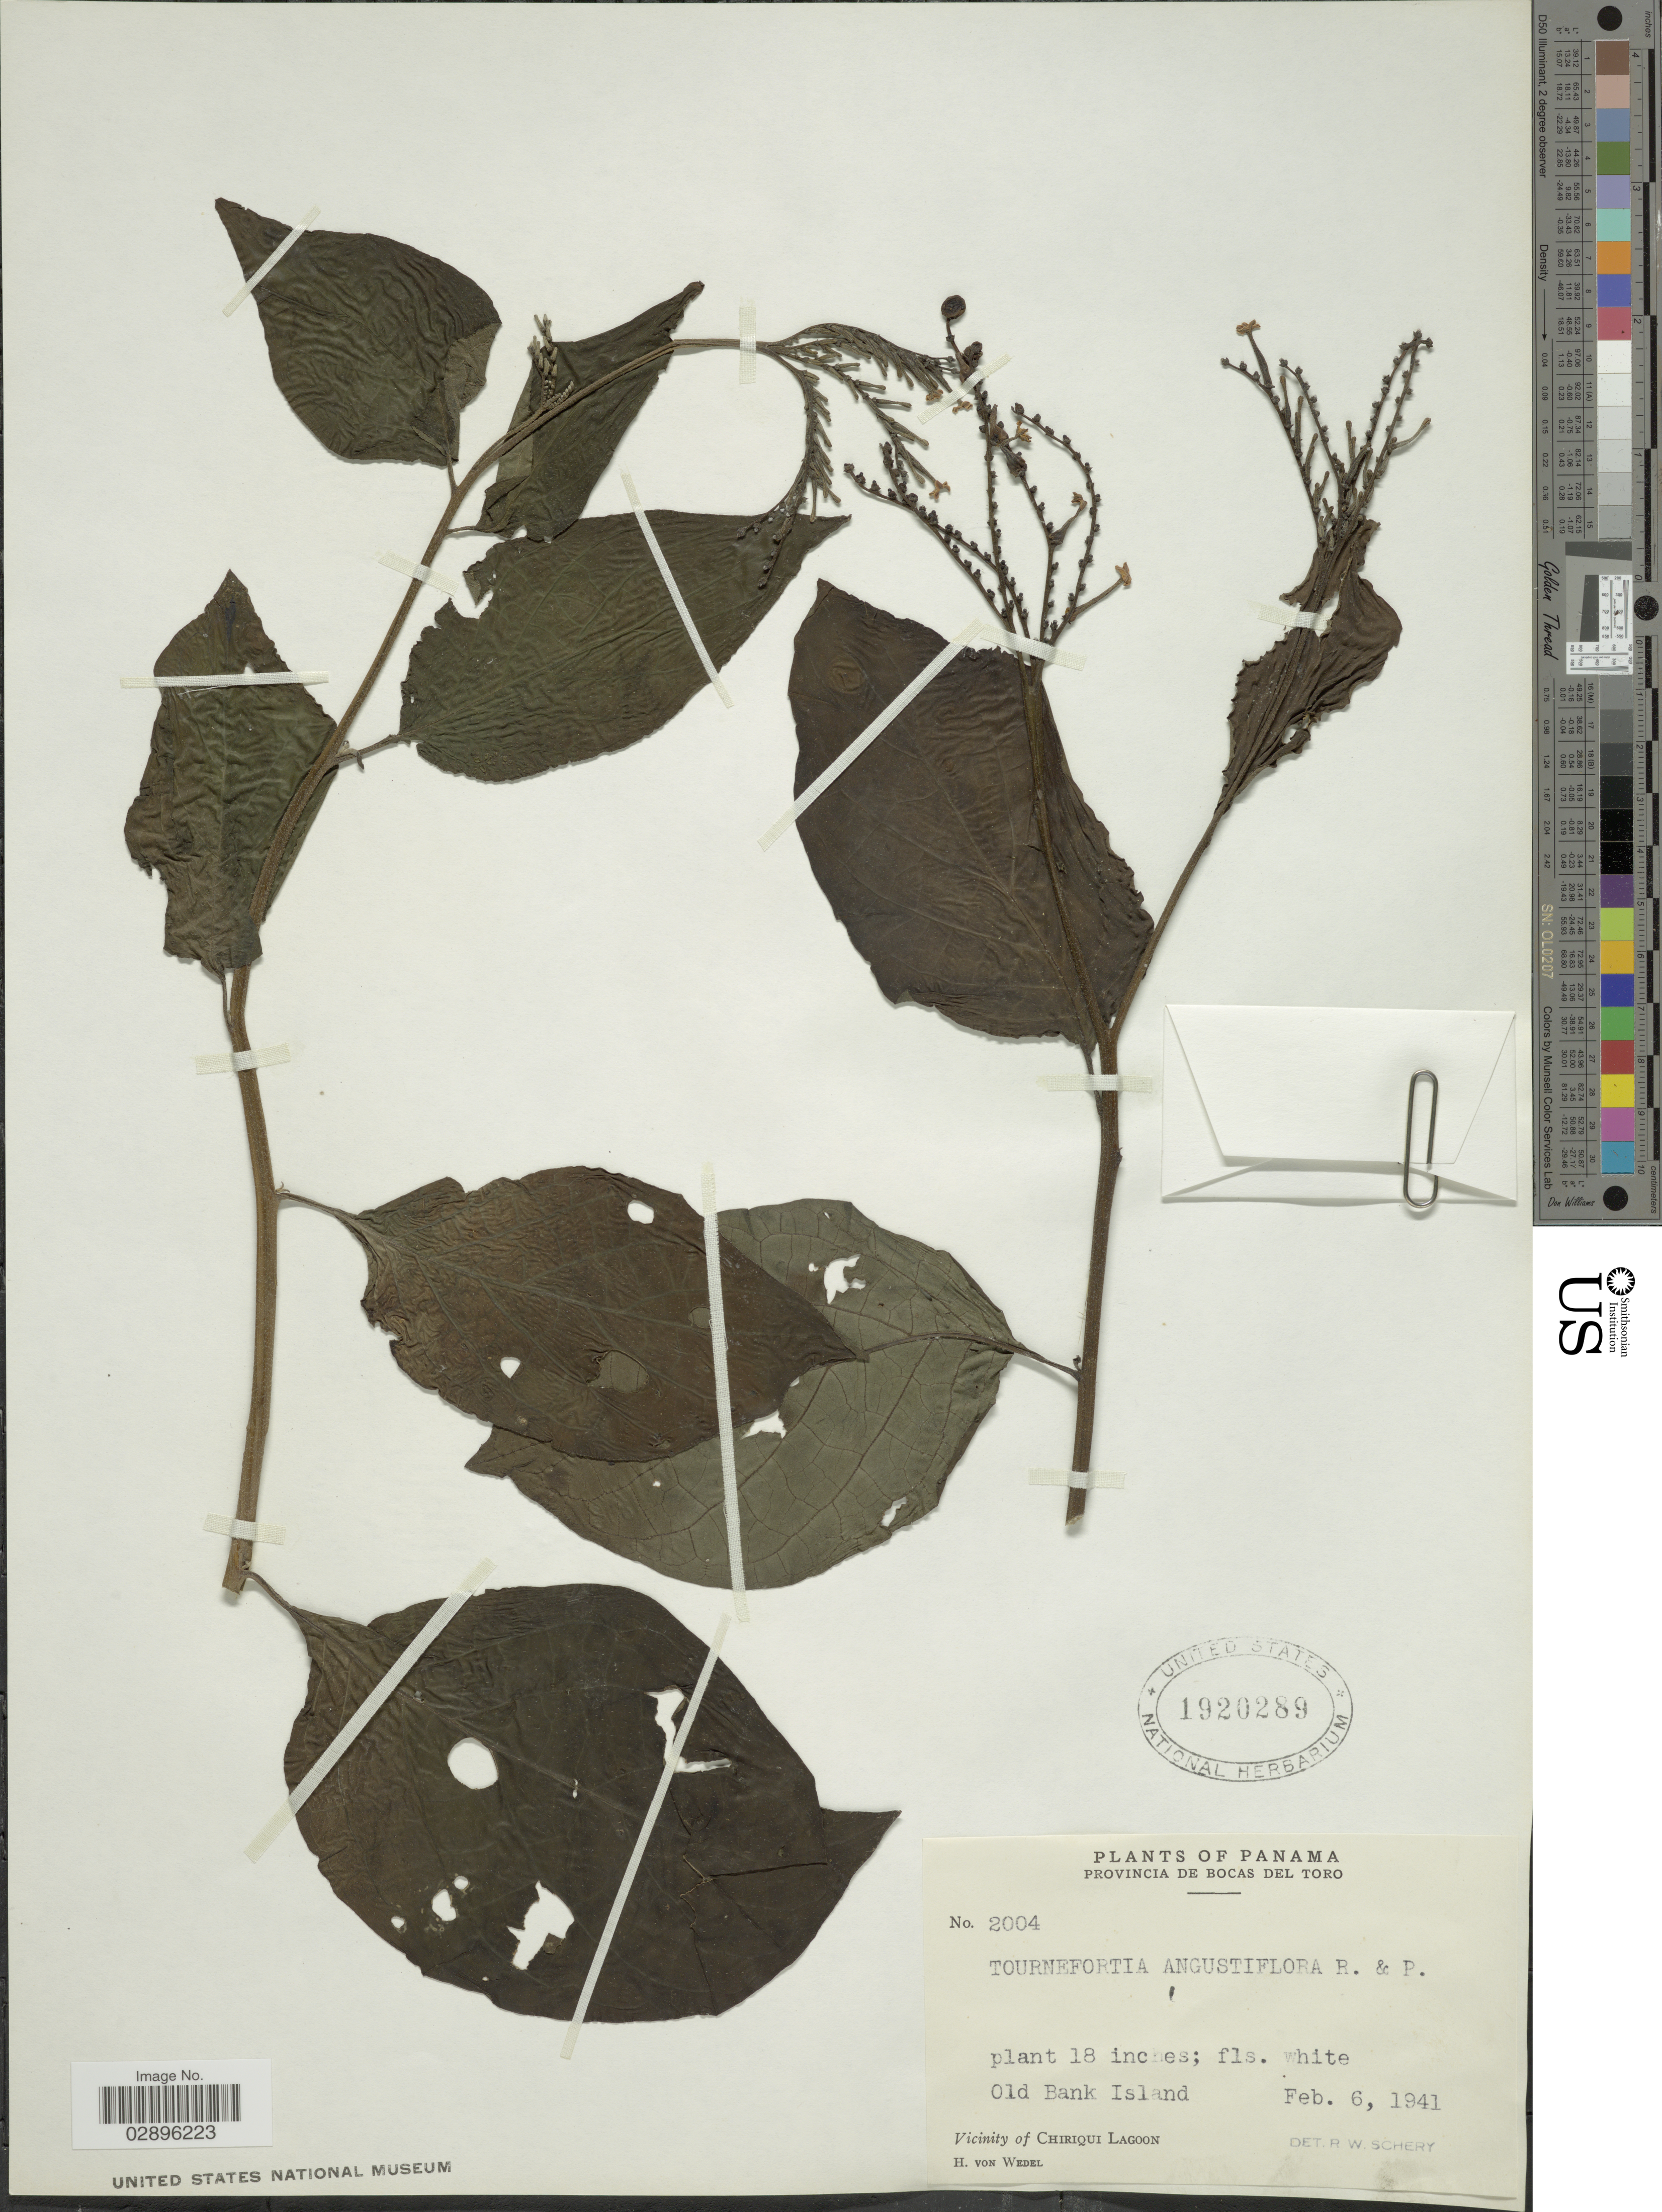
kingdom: Plantae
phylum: Tracheophyta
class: Magnoliopsida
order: Boraginales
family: Heliotropiaceae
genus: Tournefortia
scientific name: Tournefortia angustiflora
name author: Ruiz & Pav.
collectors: H. von Wedel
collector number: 2004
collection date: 1941-02-06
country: Panama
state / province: Bocas del Toro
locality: Old Bank Valley. Vicinity of Chiriqui Lagoon.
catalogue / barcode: US 1920289